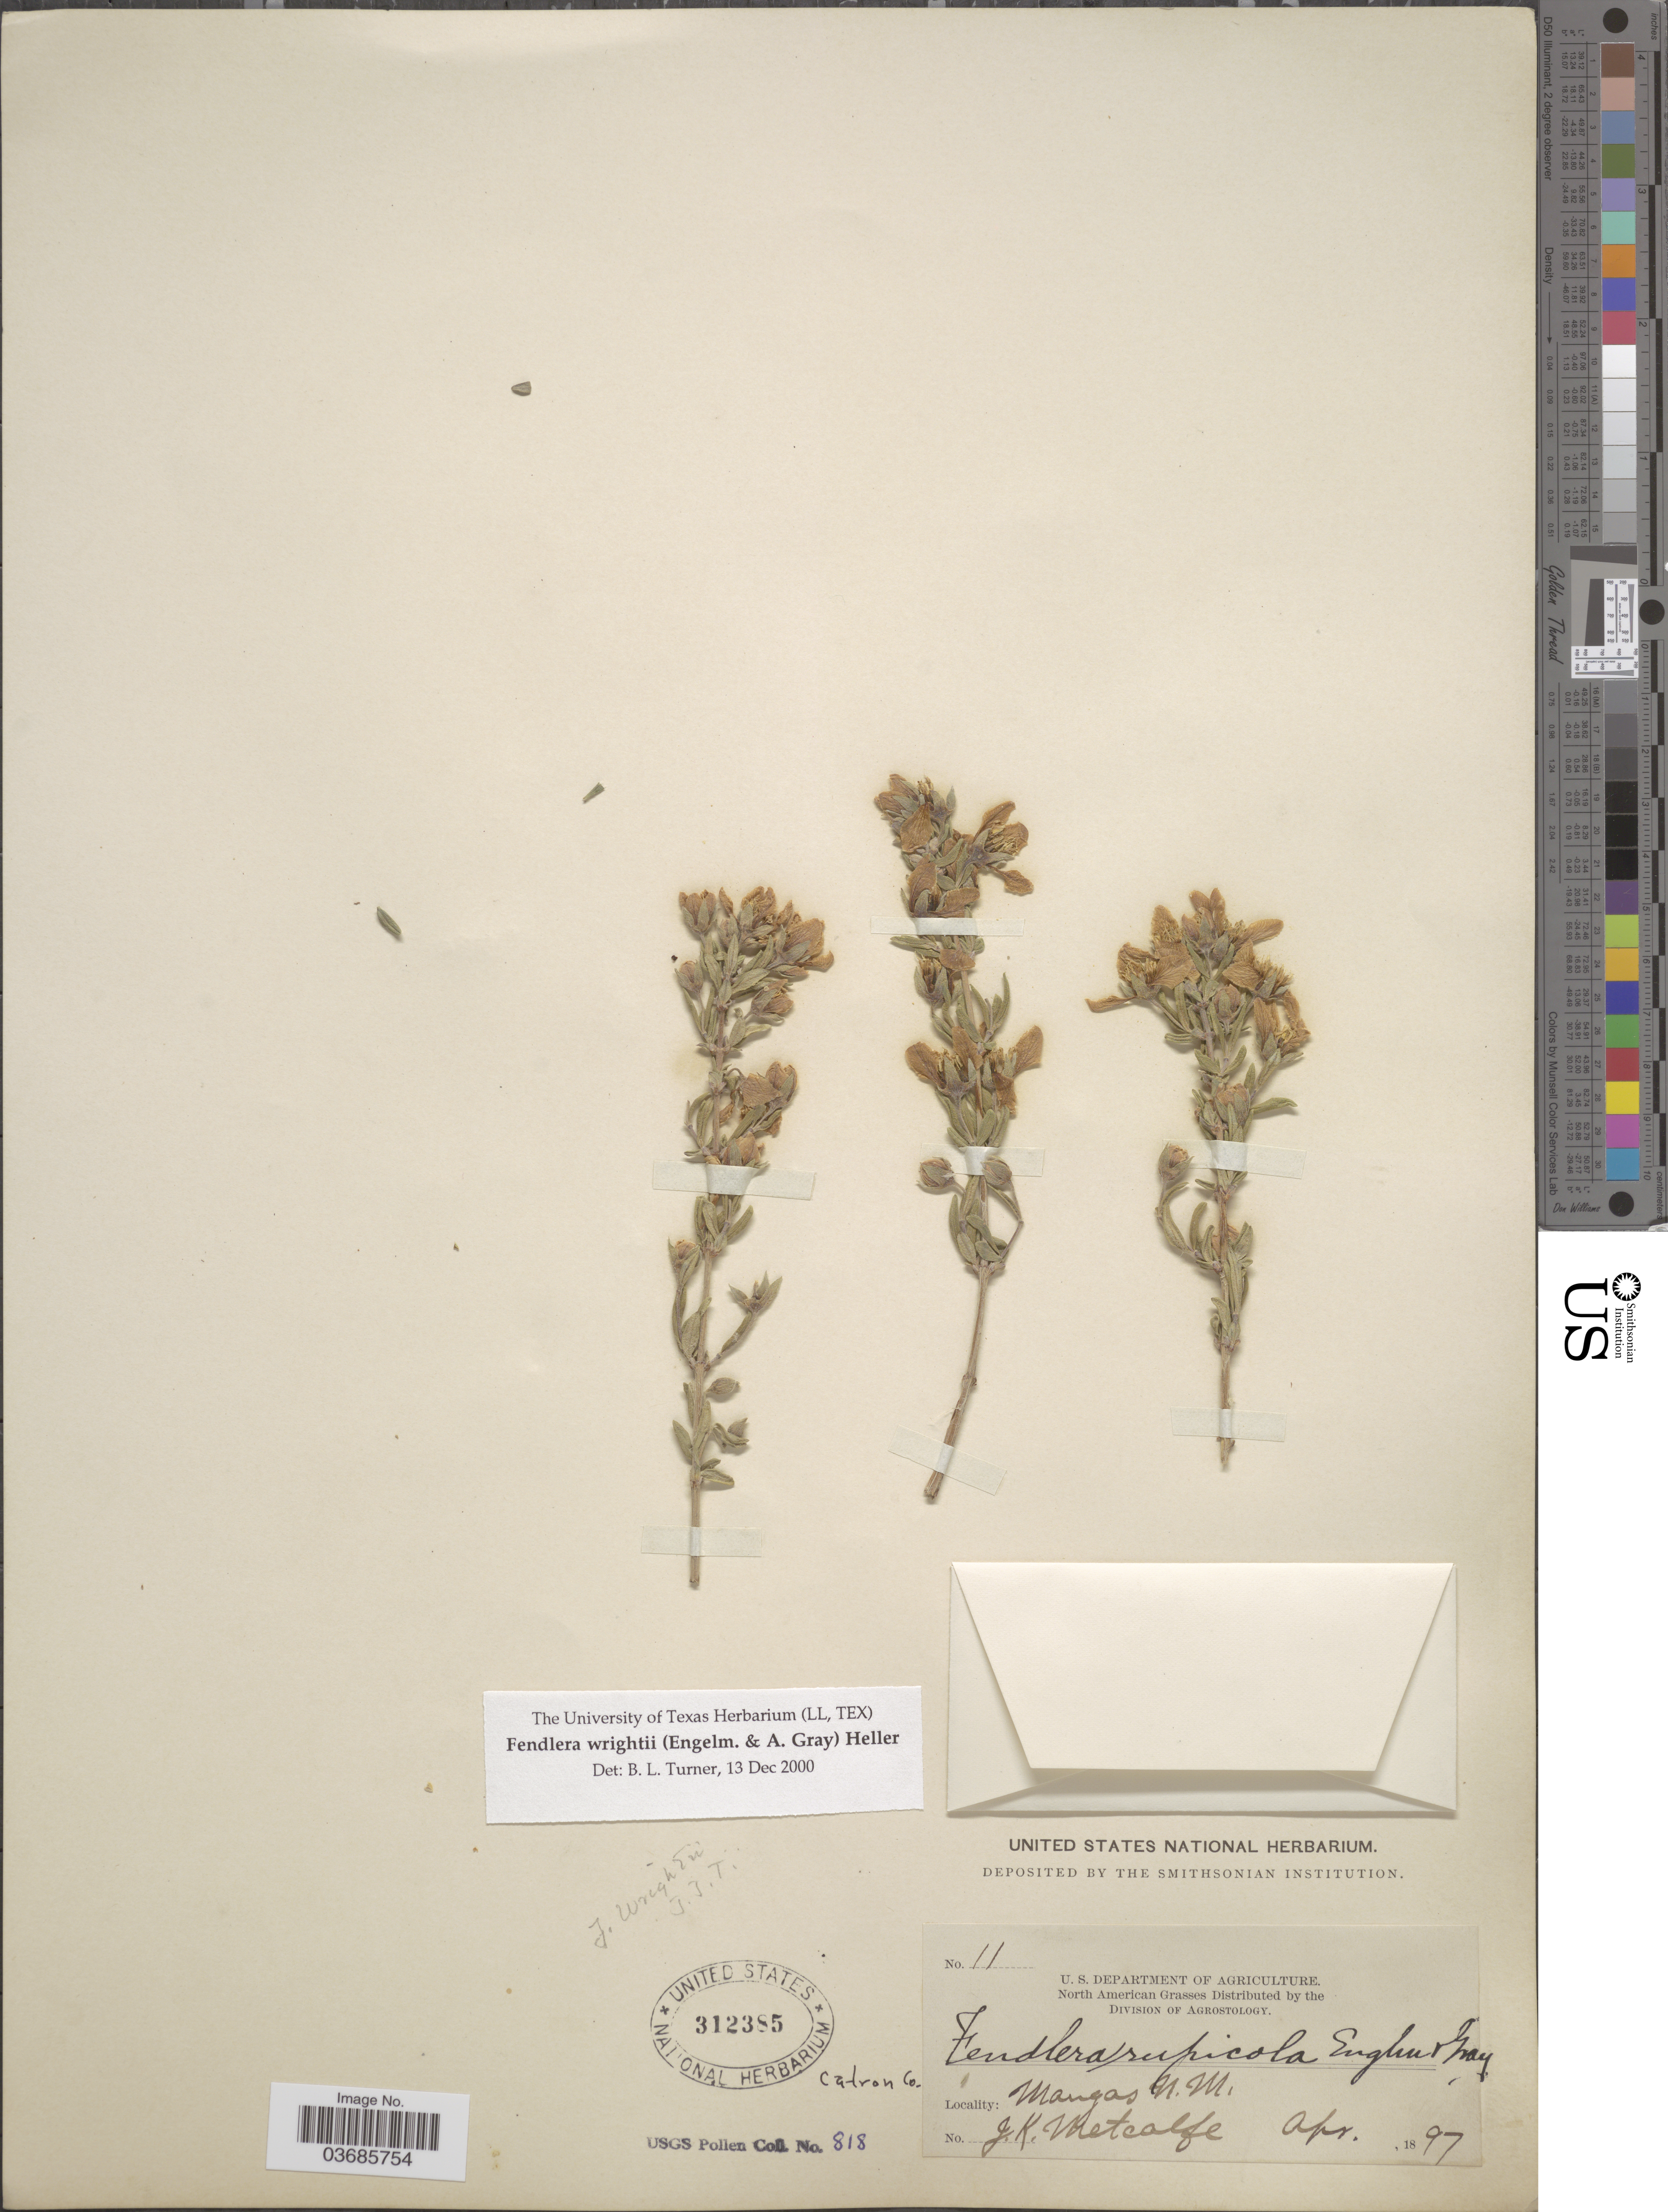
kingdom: Plantae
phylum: Tracheophyta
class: Magnoliopsida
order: Cornales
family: Hydrangeaceae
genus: Fendlera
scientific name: Fendlera wrightii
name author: (Engelm. & A. Gray) A. Heller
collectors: J. Metcalfe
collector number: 11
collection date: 1897-04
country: United States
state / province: New Mexico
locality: Mangas. Catron Co.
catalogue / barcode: US 312385